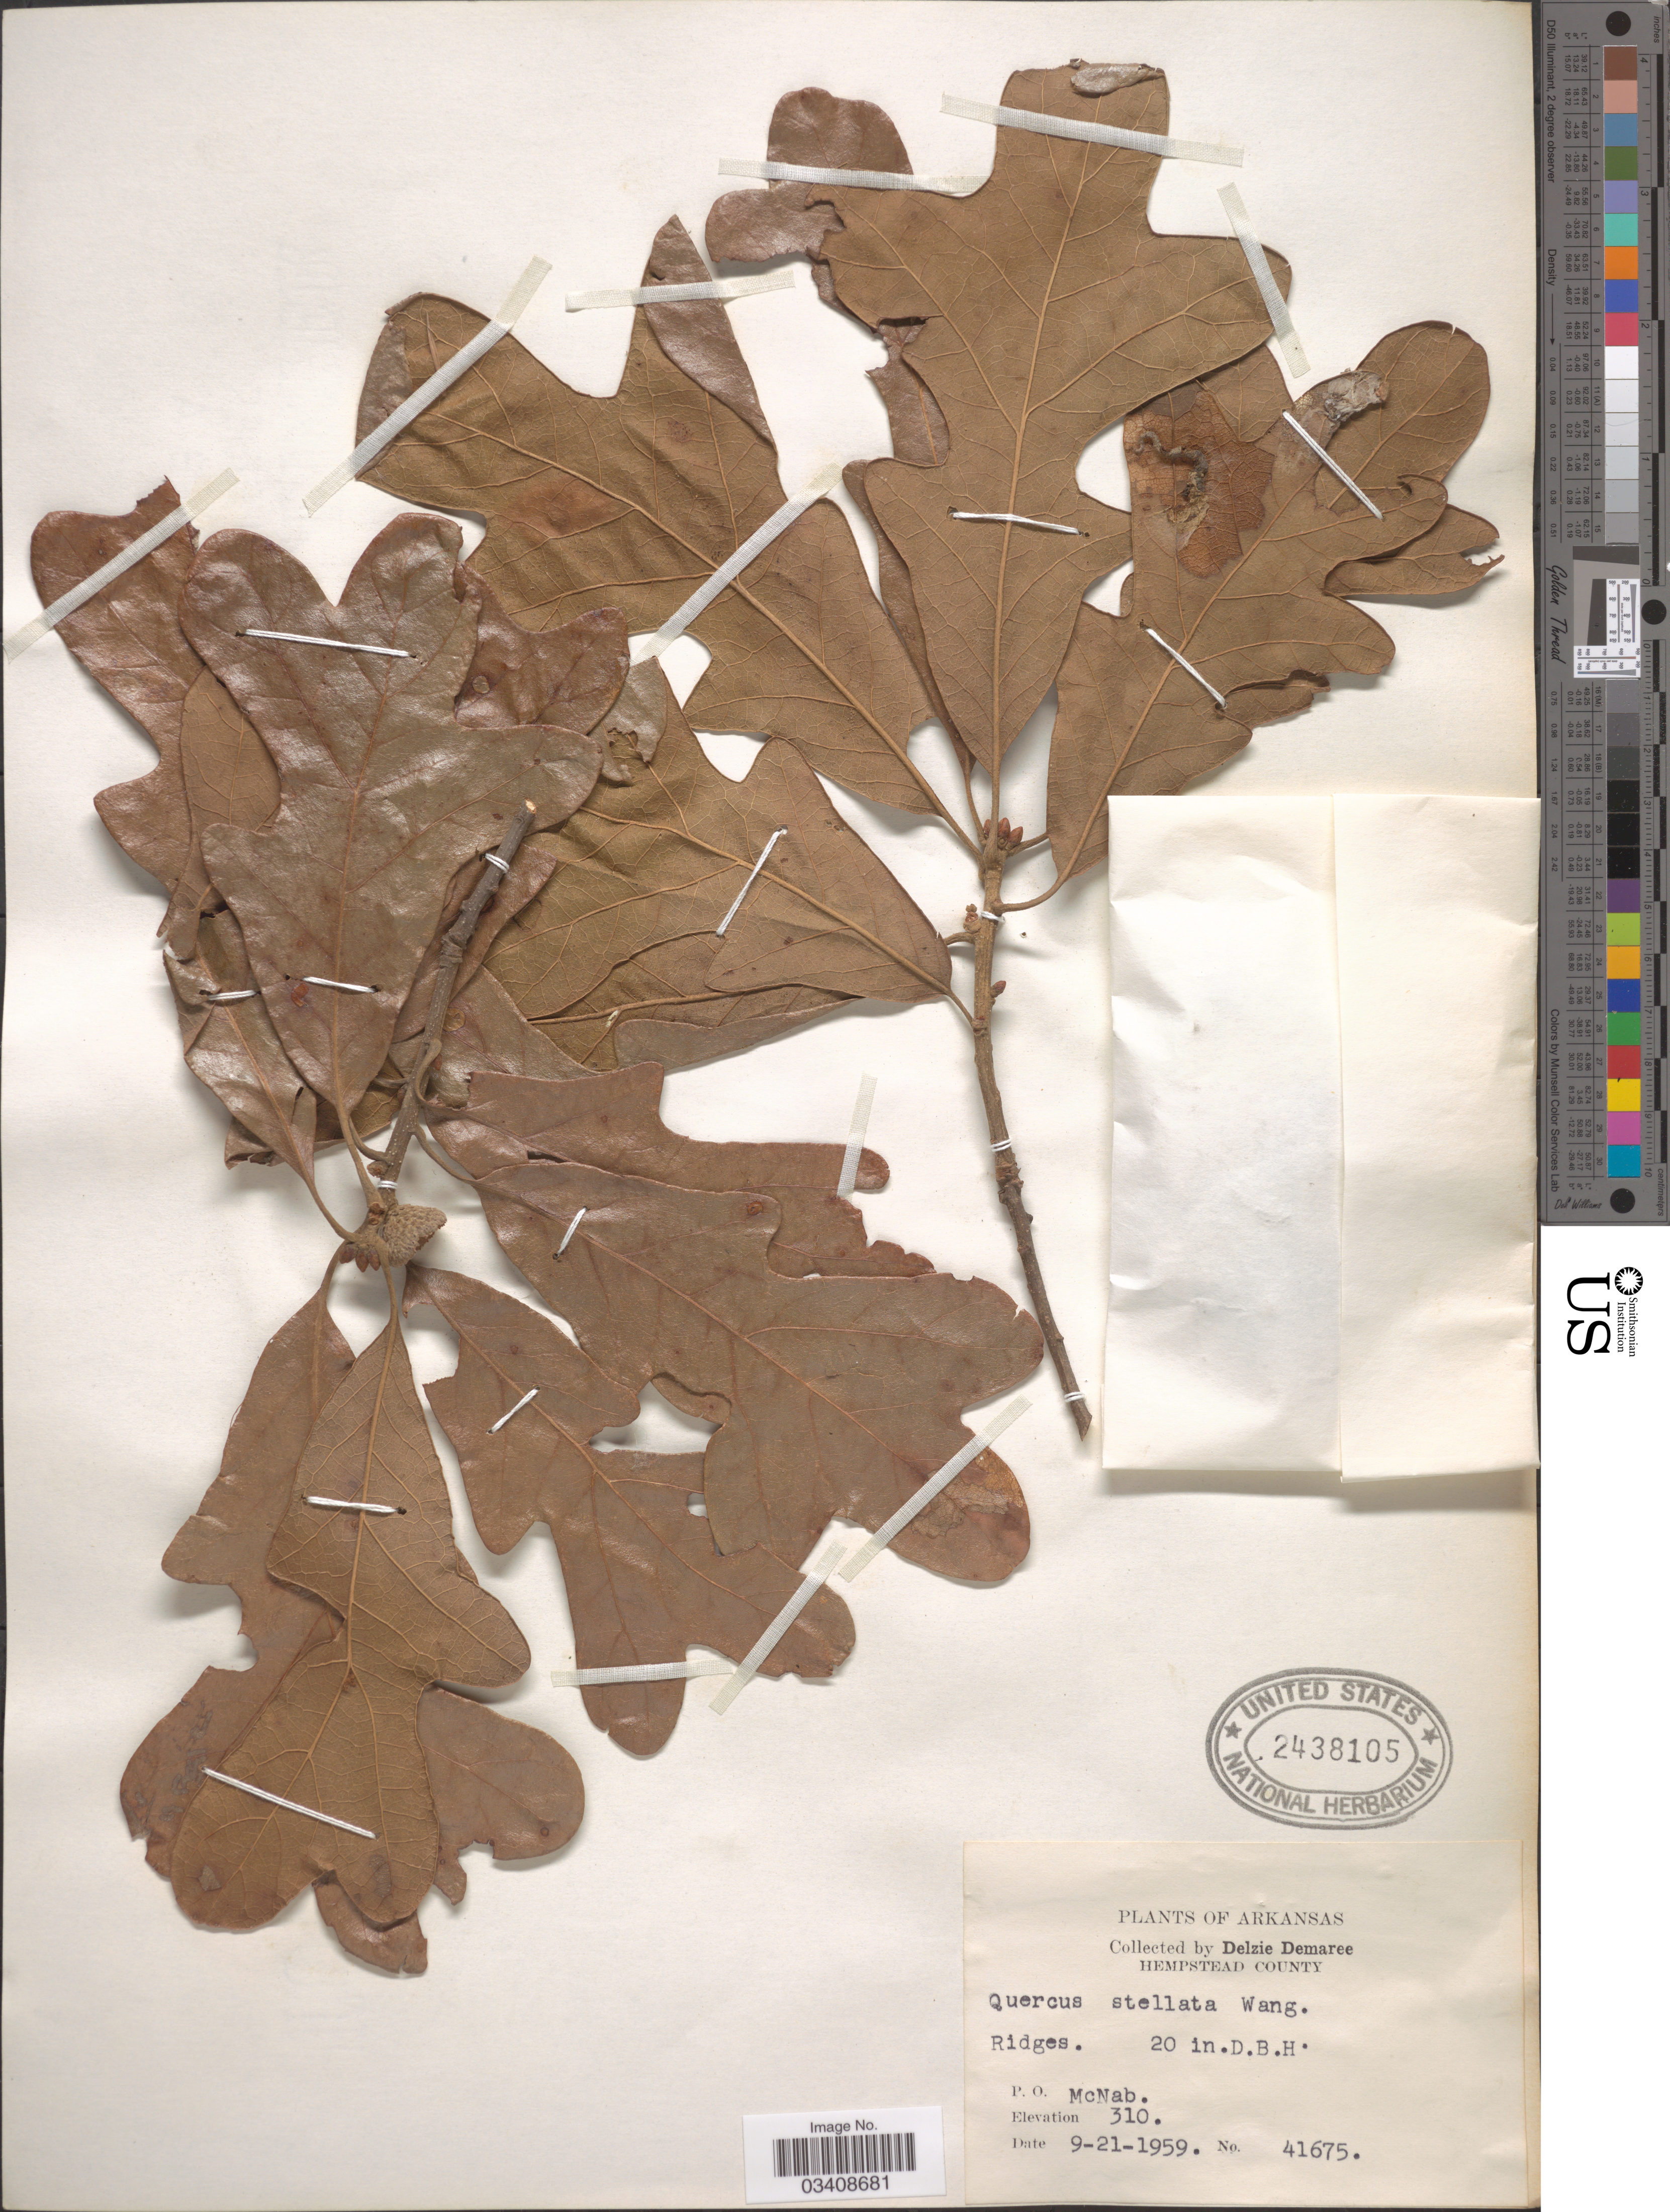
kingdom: Plantae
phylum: Tracheophyta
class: Magnoliopsida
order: Fagales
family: Fagaceae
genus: Quercus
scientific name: Quercus stellata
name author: Wangenh.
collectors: D. Demaree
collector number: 41675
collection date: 1959-09-21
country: United States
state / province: Arkansas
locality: Hempstead County. P. O. McNab.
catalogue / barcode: US 2438105